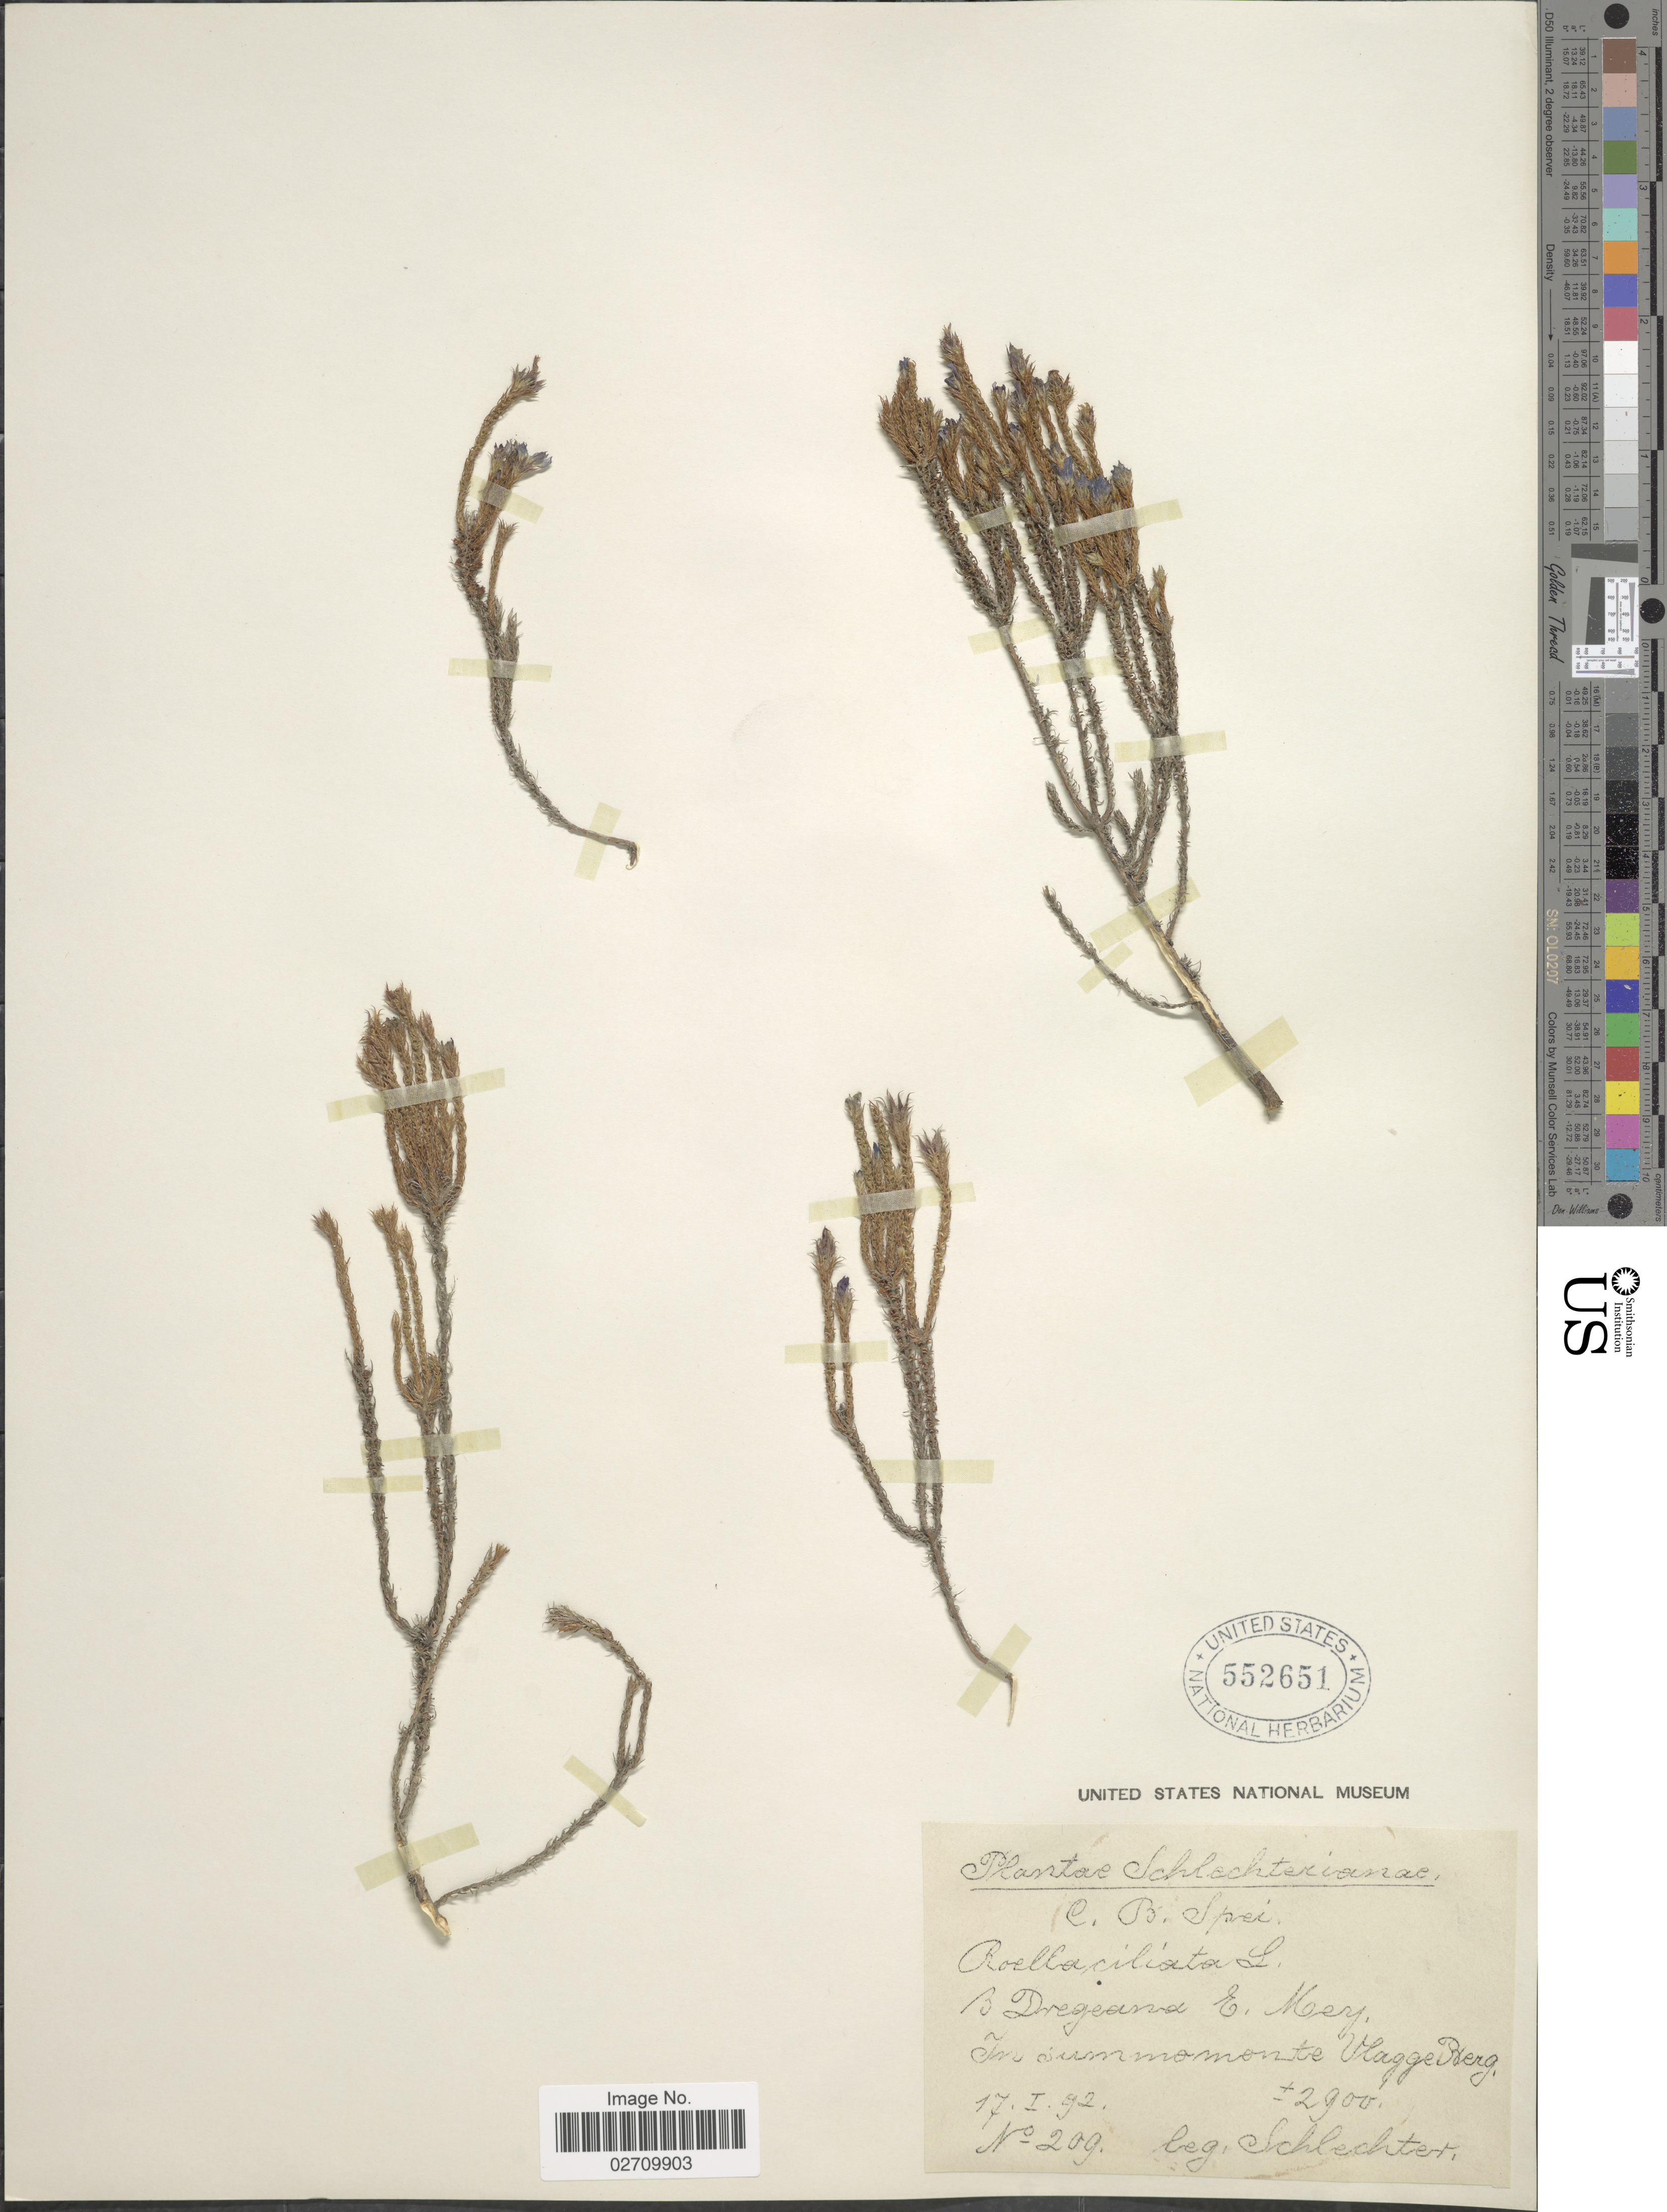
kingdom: Plantae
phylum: Tracheophyta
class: Magnoliopsida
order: Asterales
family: Campanulaceae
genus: Roella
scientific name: Roella ciliata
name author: L.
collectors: Schlechter, --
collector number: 209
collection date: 1892-01-17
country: South Africa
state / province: Western Cape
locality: C. B. Spei. In summomonte Vlagge Berg.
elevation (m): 884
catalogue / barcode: US 552651